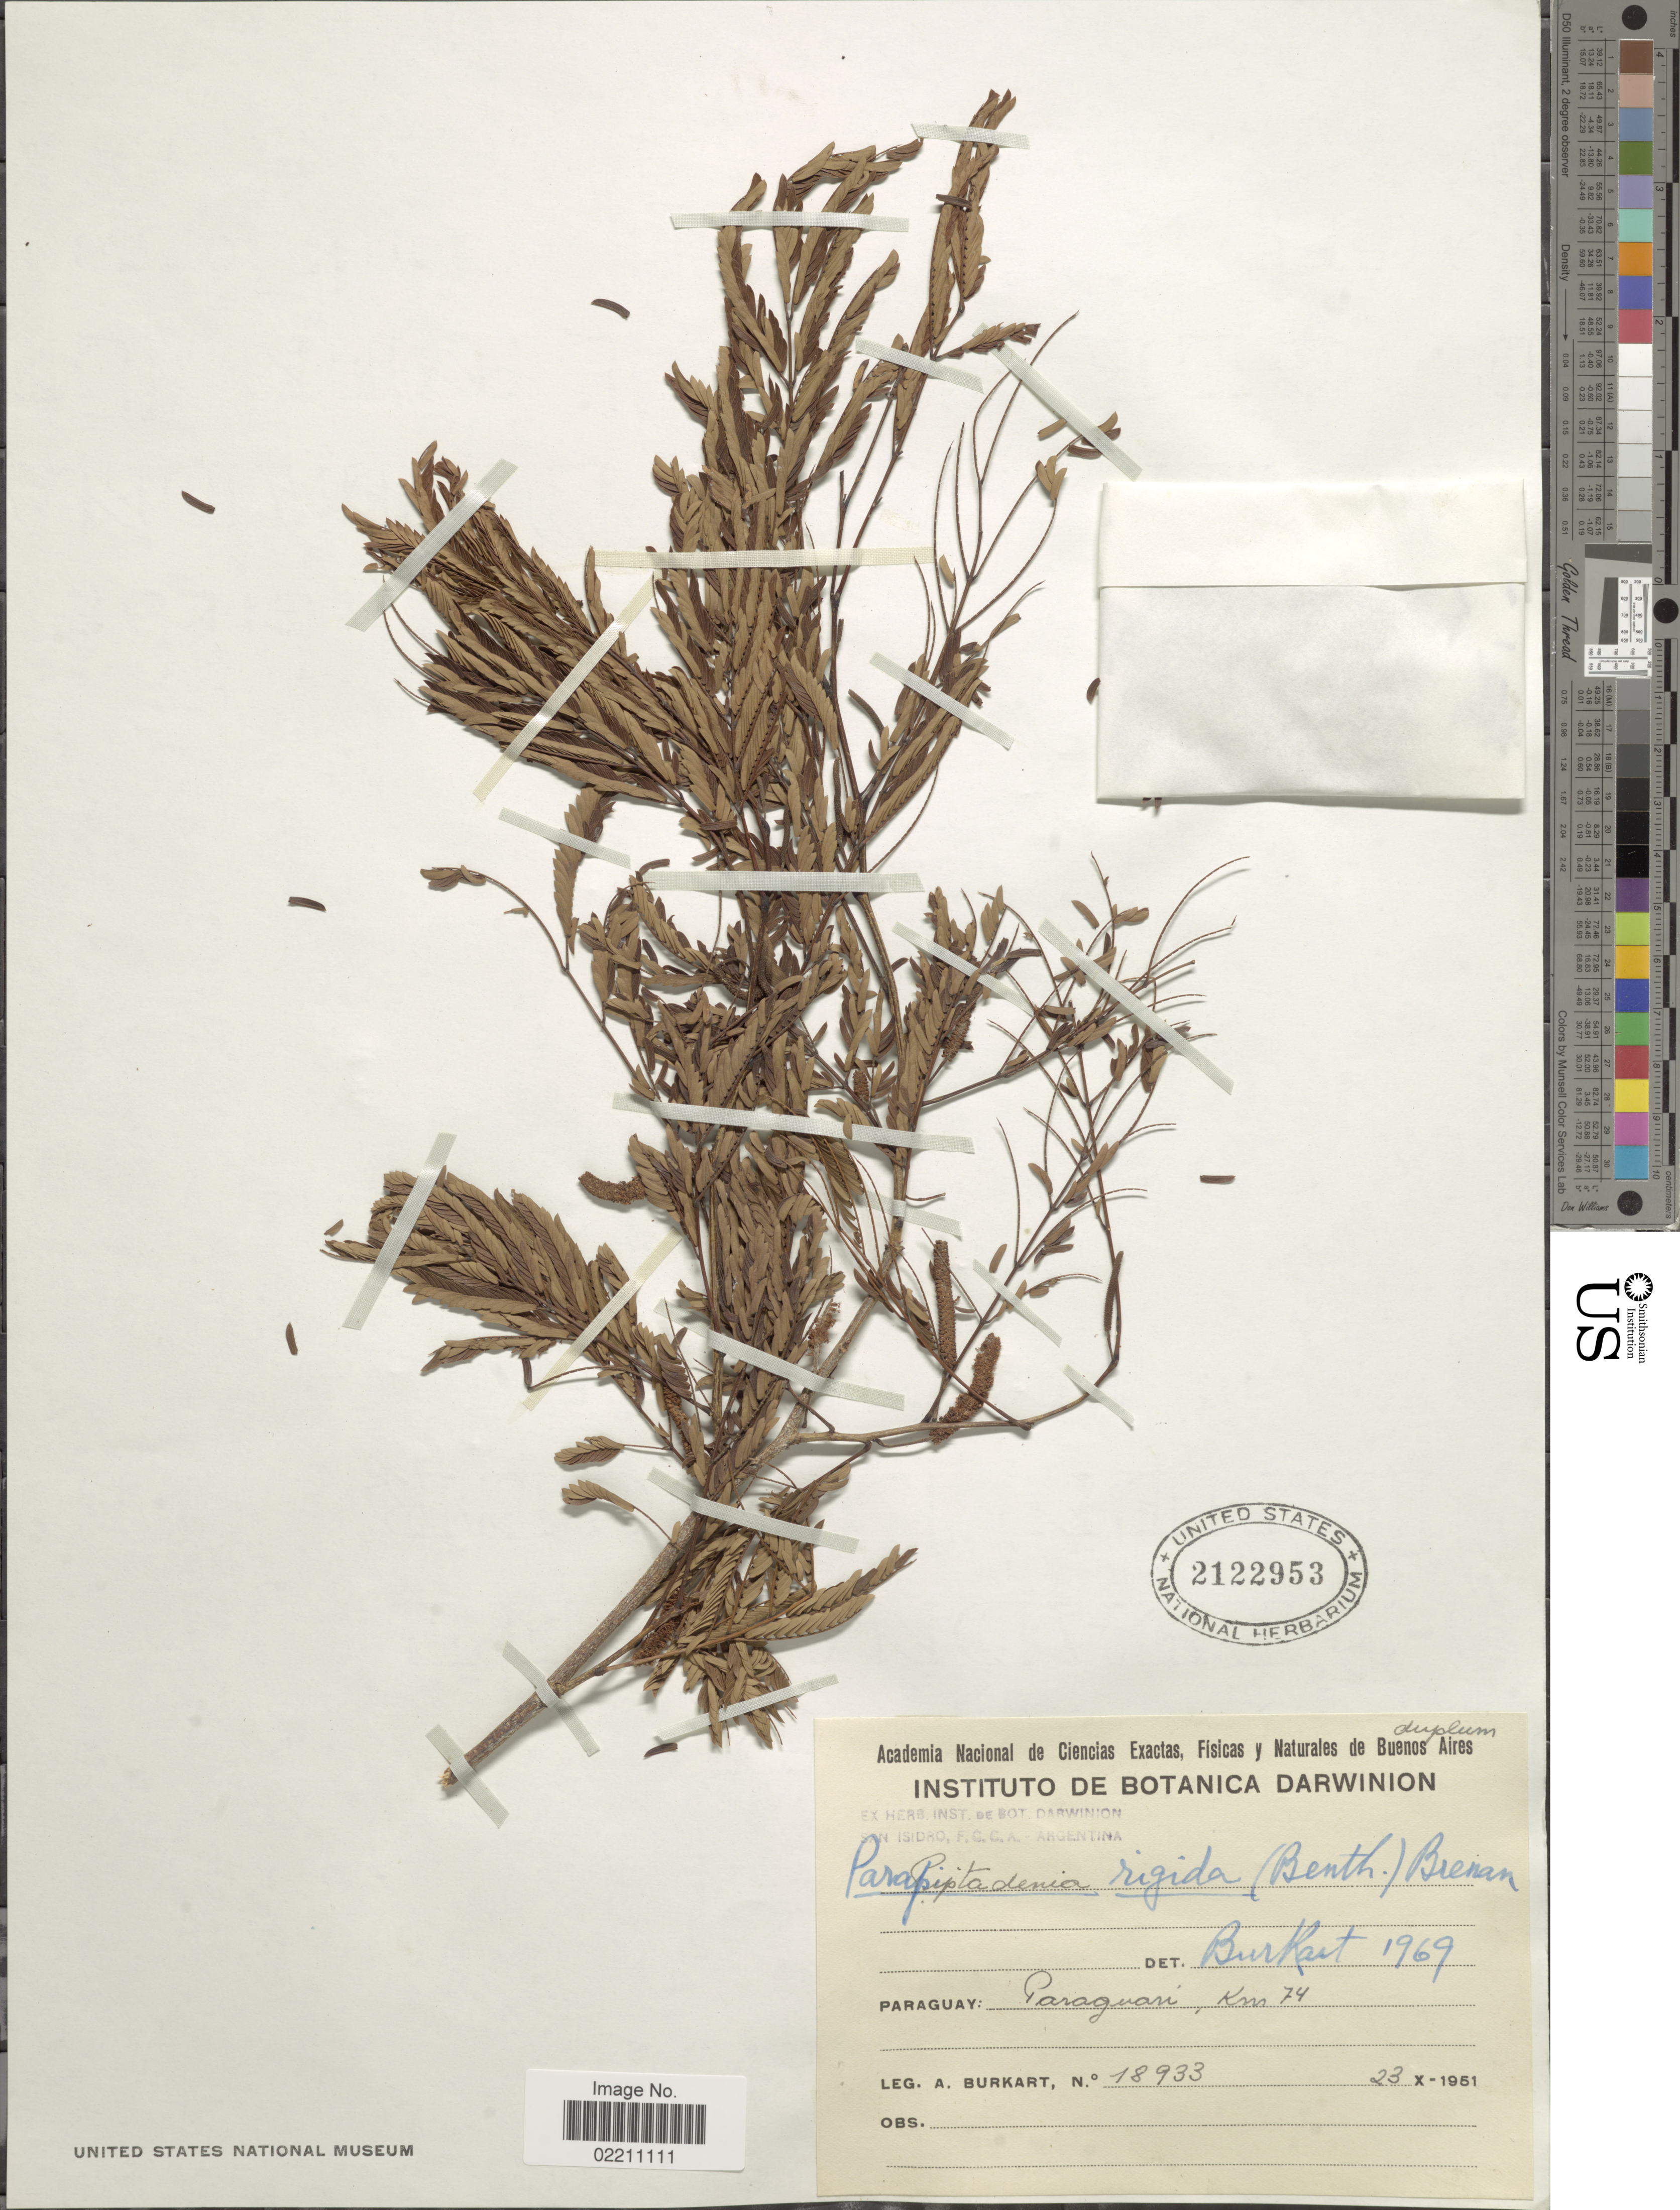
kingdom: Plantae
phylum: Tracheophyta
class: Magnoliopsida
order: Fabales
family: Fabaceae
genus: Parapiptadenia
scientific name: Parapiptadenia rigida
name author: (Benth.) Brenan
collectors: A. E. Burkart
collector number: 18933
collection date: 1951-10-23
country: Paraguay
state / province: Paraguari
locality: Paraguay: Paraguari, Km 74.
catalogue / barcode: US 2122953